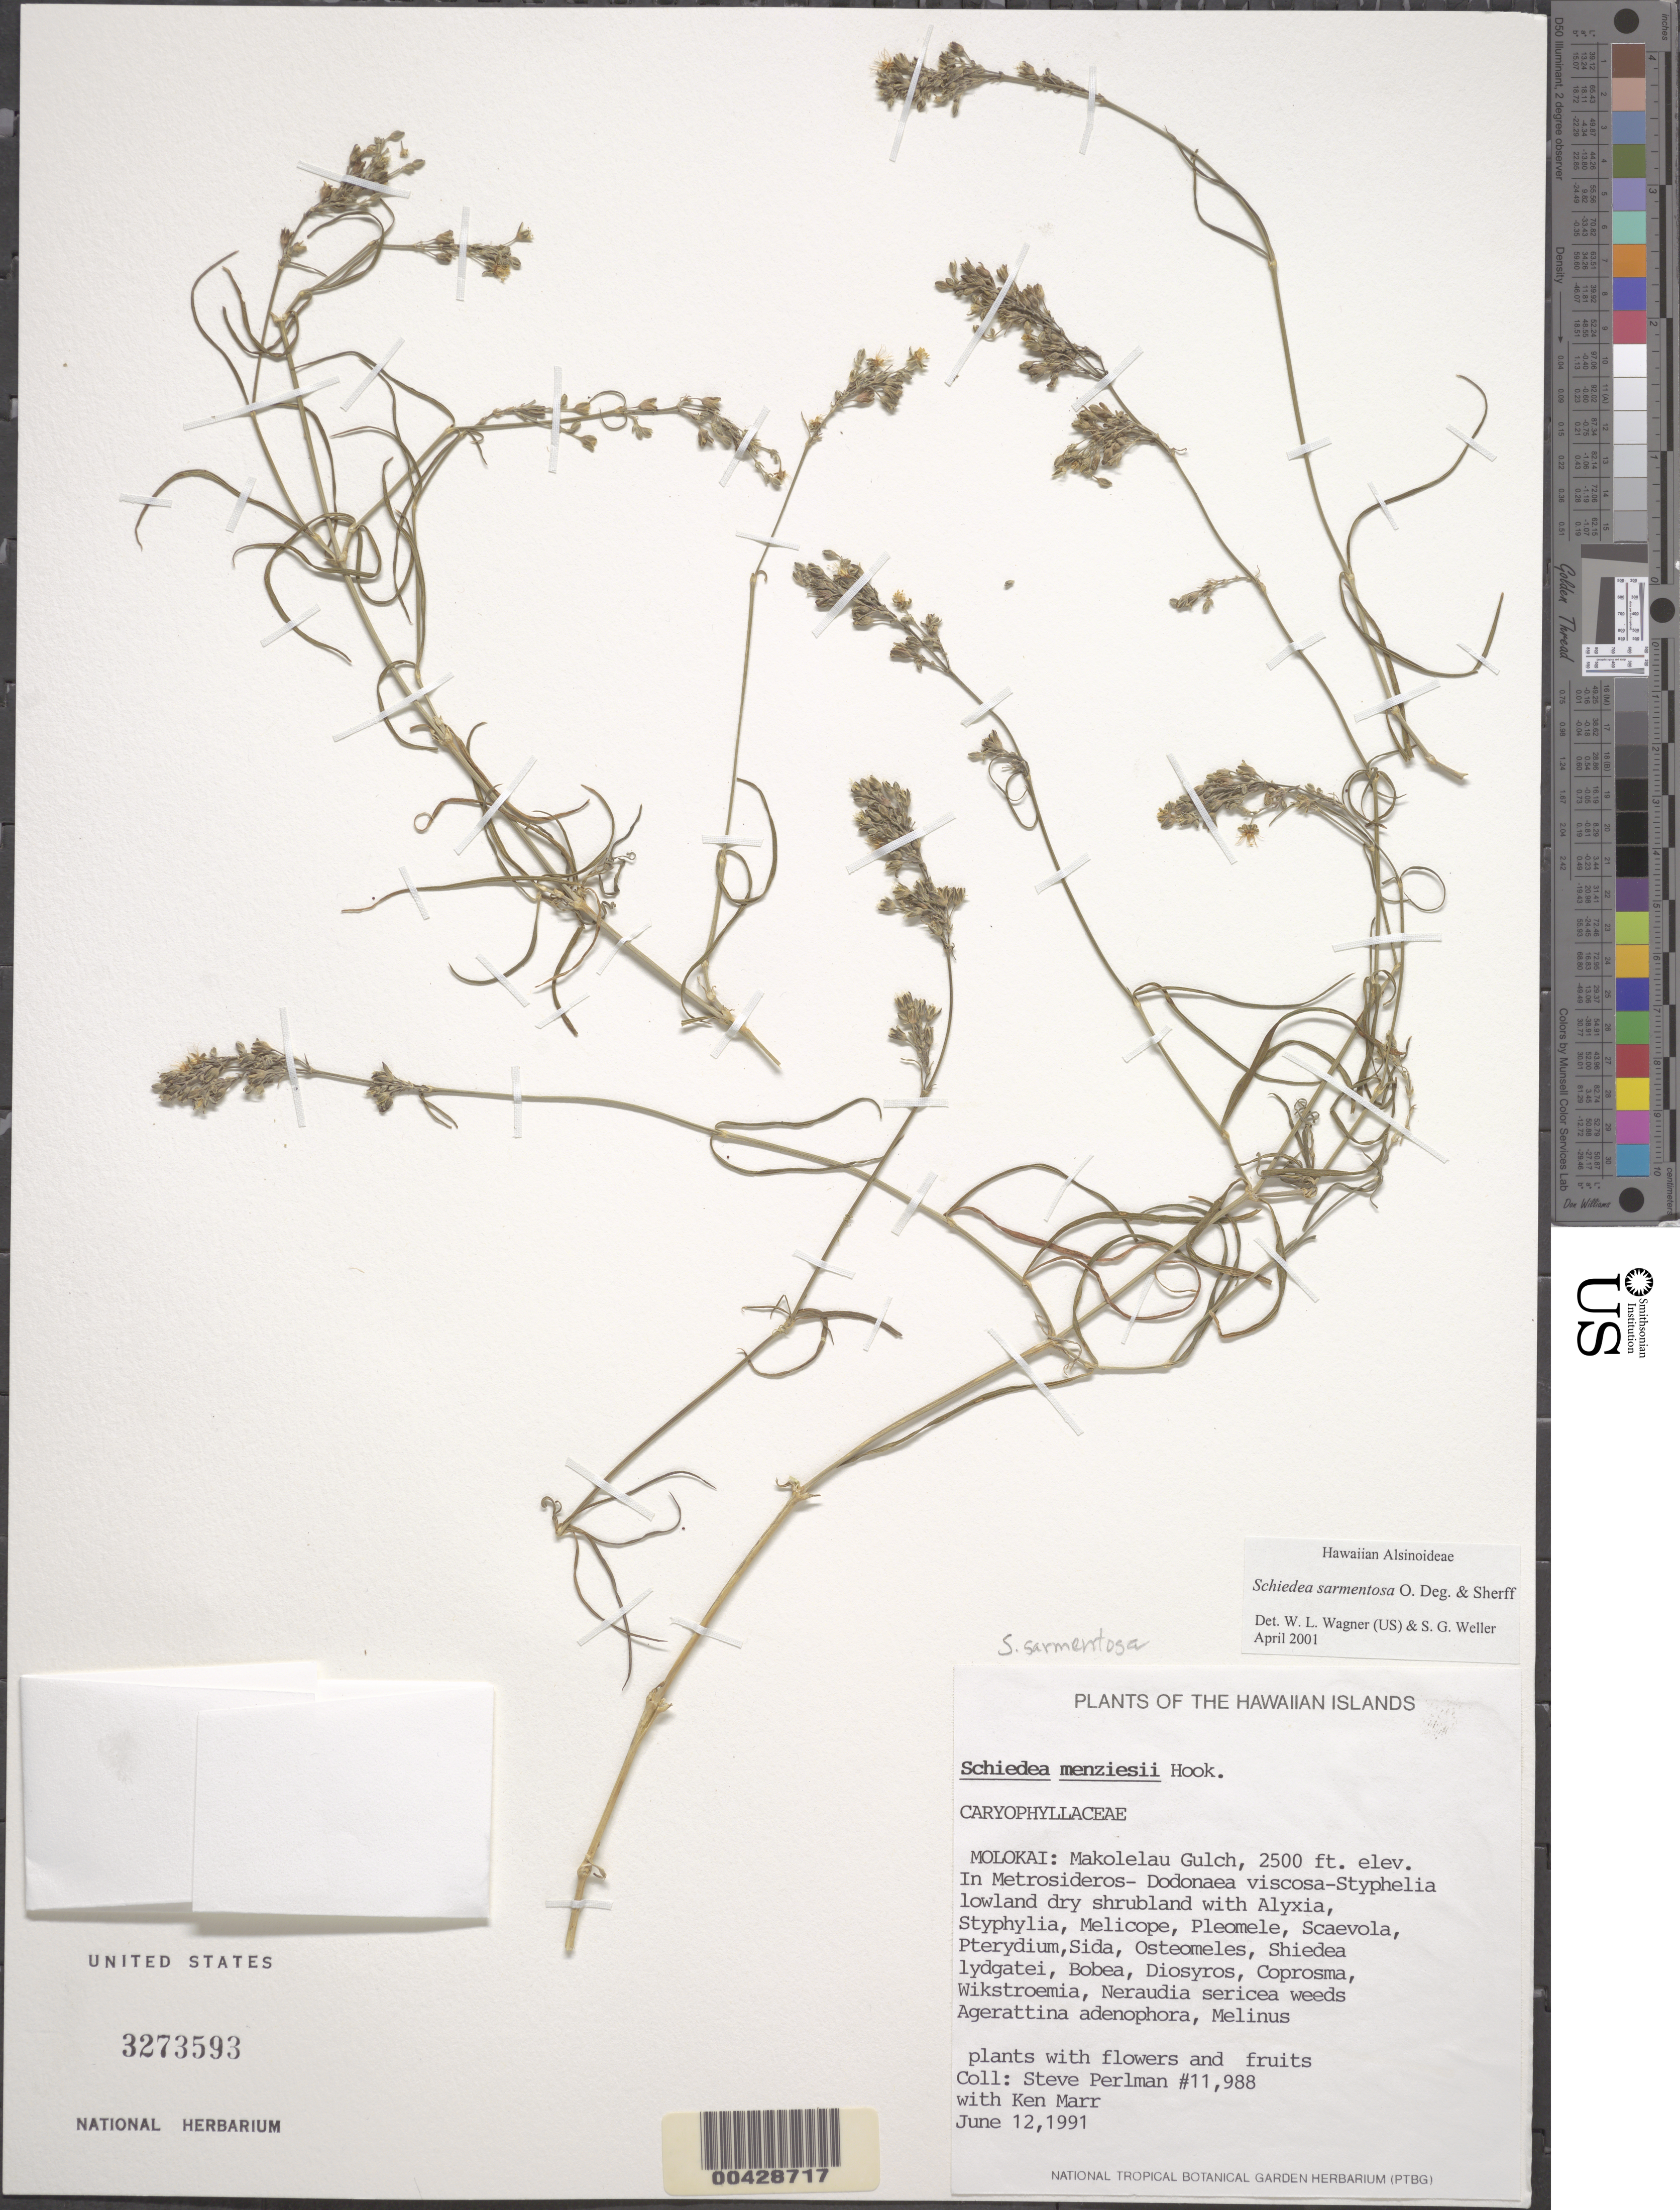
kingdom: Plantae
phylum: Tracheophyta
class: Magnoliopsida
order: Caryophyllales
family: Caryophyllaceae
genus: Schiedea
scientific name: Schiedea sarmentosa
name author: O. Deg. & Sherff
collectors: S. P. Perlman & K. Marr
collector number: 11988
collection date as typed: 12 Jun 1991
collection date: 1991-06-12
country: United States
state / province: Hawaii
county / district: Maui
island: Moloka'i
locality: Makolelau Gulch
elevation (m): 762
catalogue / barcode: US 3273593